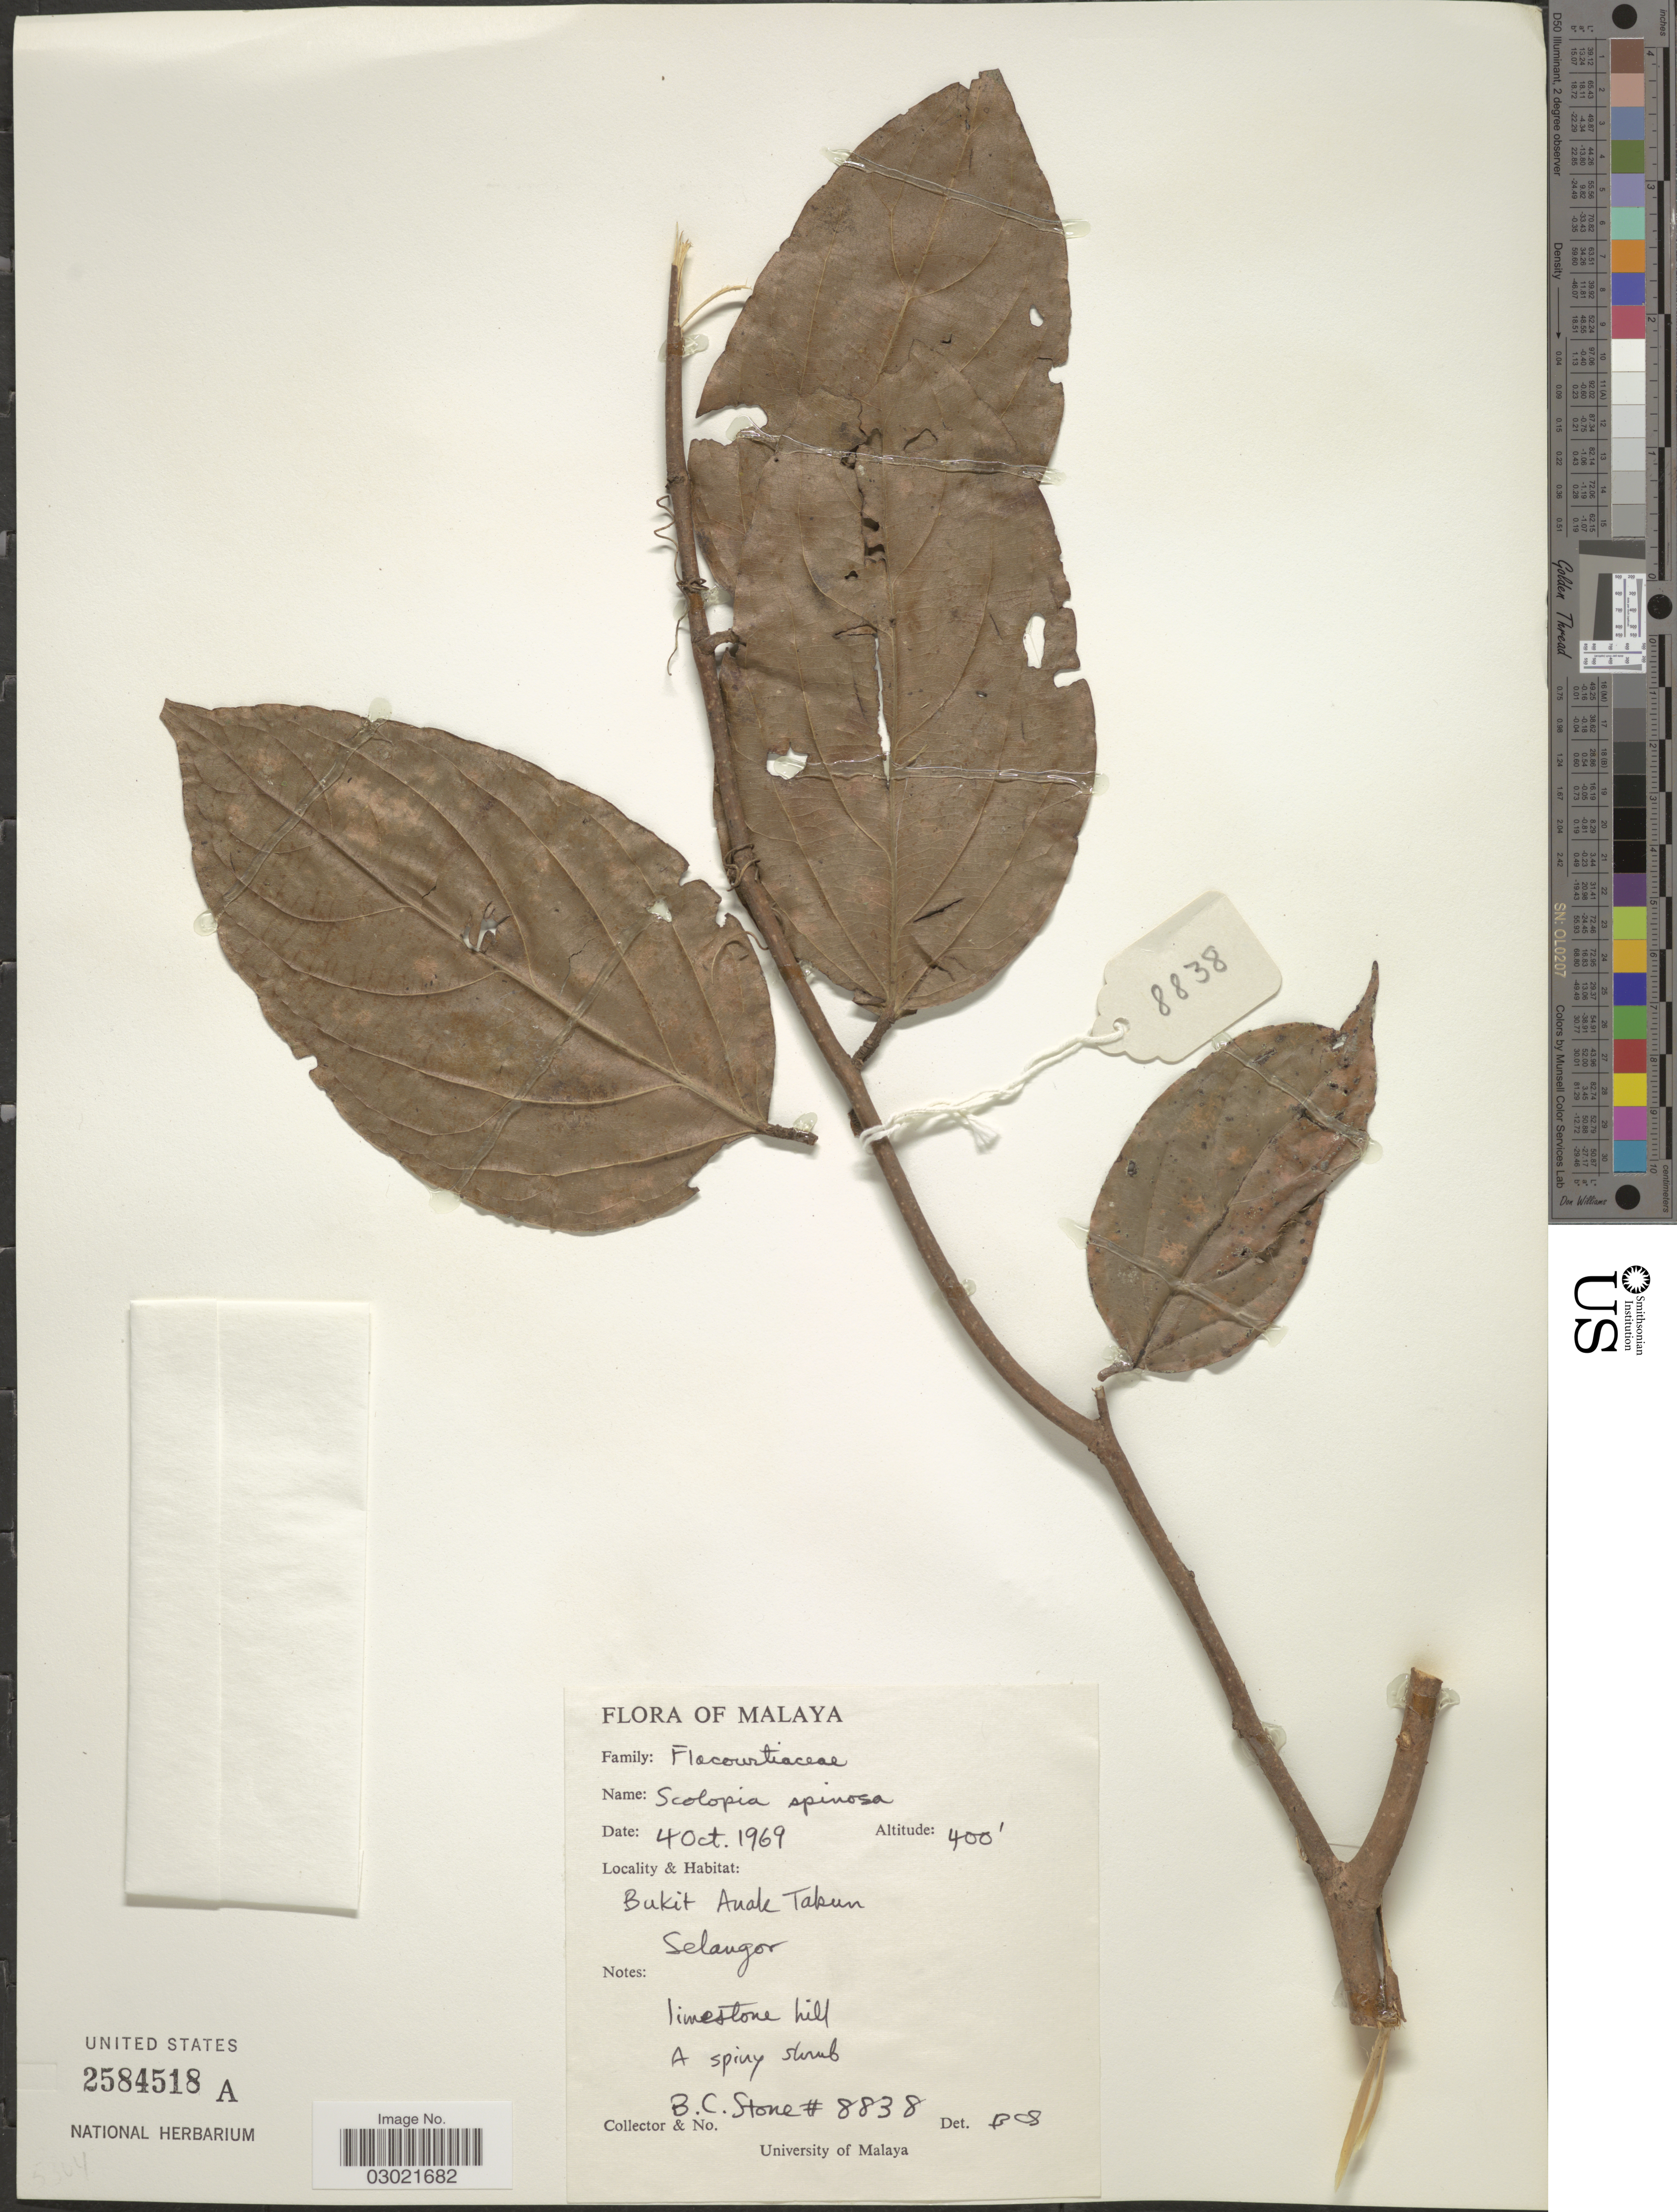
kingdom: Plantae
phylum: Tracheophyta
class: Magnoliopsida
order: Malpighiales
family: Salicaceae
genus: Scolopia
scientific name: Scolopia spinosa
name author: (Roxb.) Warb.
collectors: B. C. Stone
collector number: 8838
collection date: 1969-10-04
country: Malaysia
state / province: Selangor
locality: Bukit Anak Takun.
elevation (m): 122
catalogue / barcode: US 2584518A